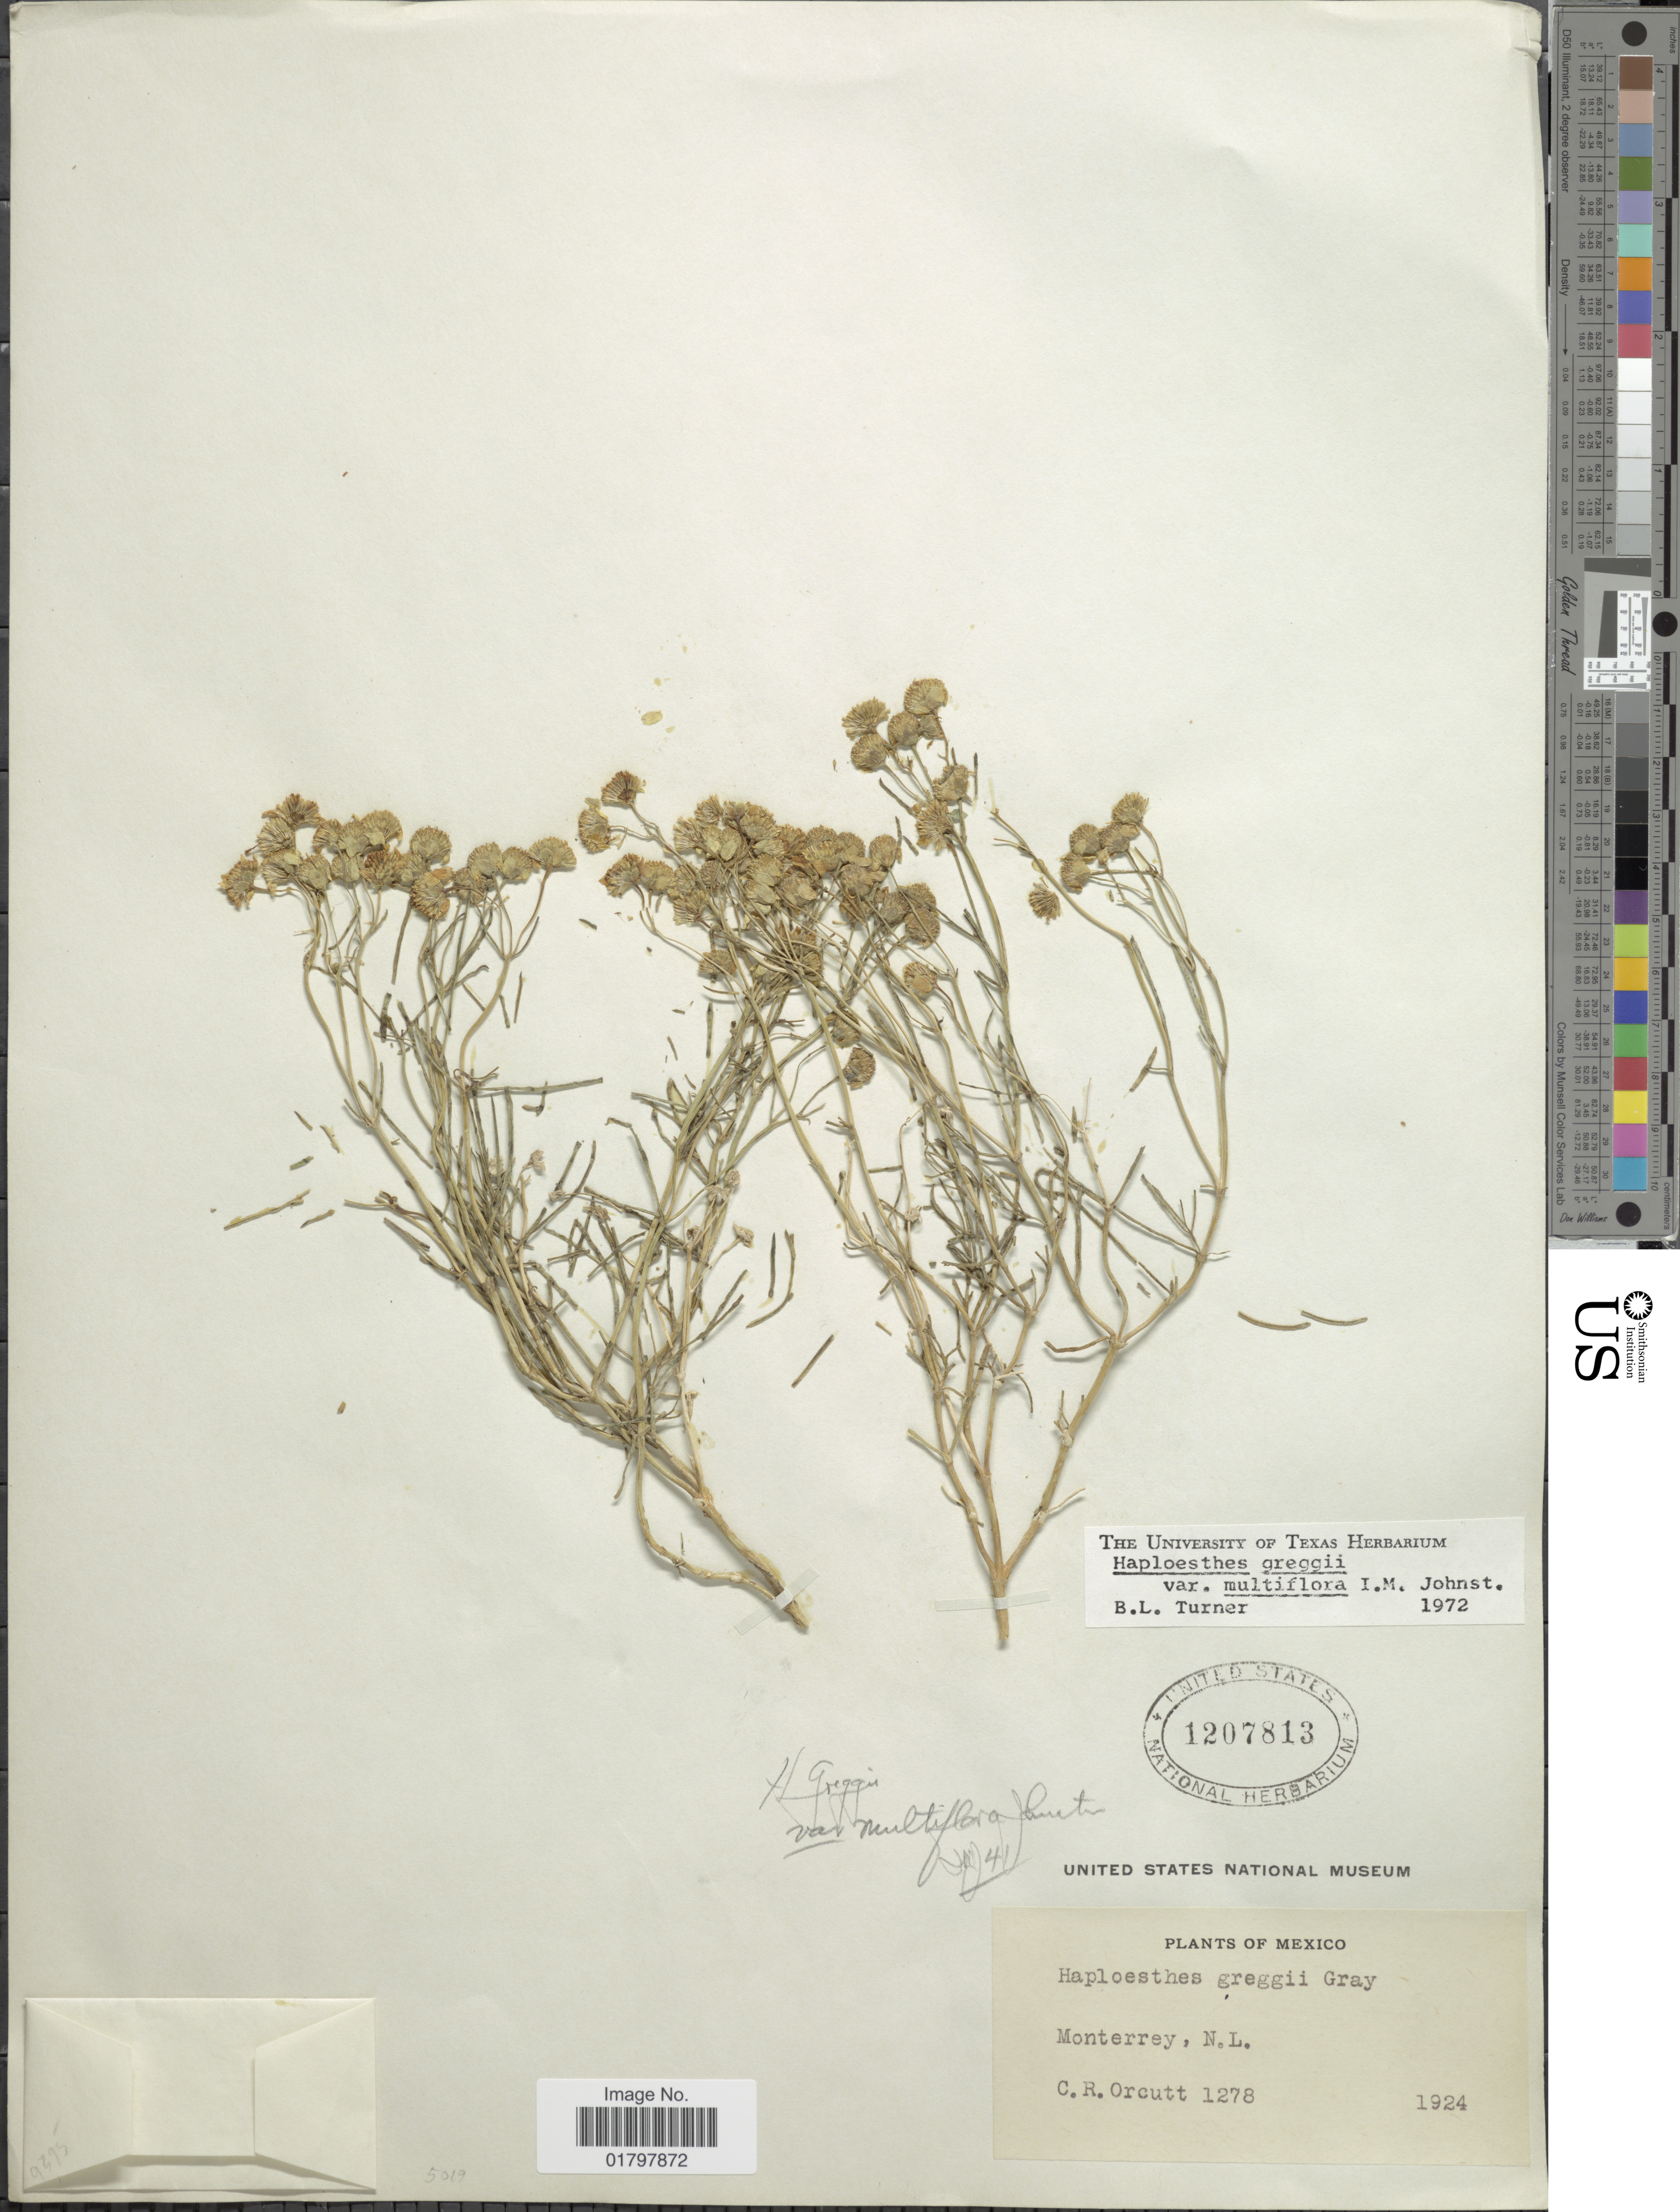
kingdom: Plantae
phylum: Tracheophyta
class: Magnoliopsida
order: Asterales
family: Asteraceae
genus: Haploesthes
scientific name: Haploesthes greggii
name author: A. Gray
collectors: C. R. Orcutt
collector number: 1278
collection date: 1924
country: Mexico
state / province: Nuevo León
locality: Monterrey, N.L.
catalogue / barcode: US 1207813